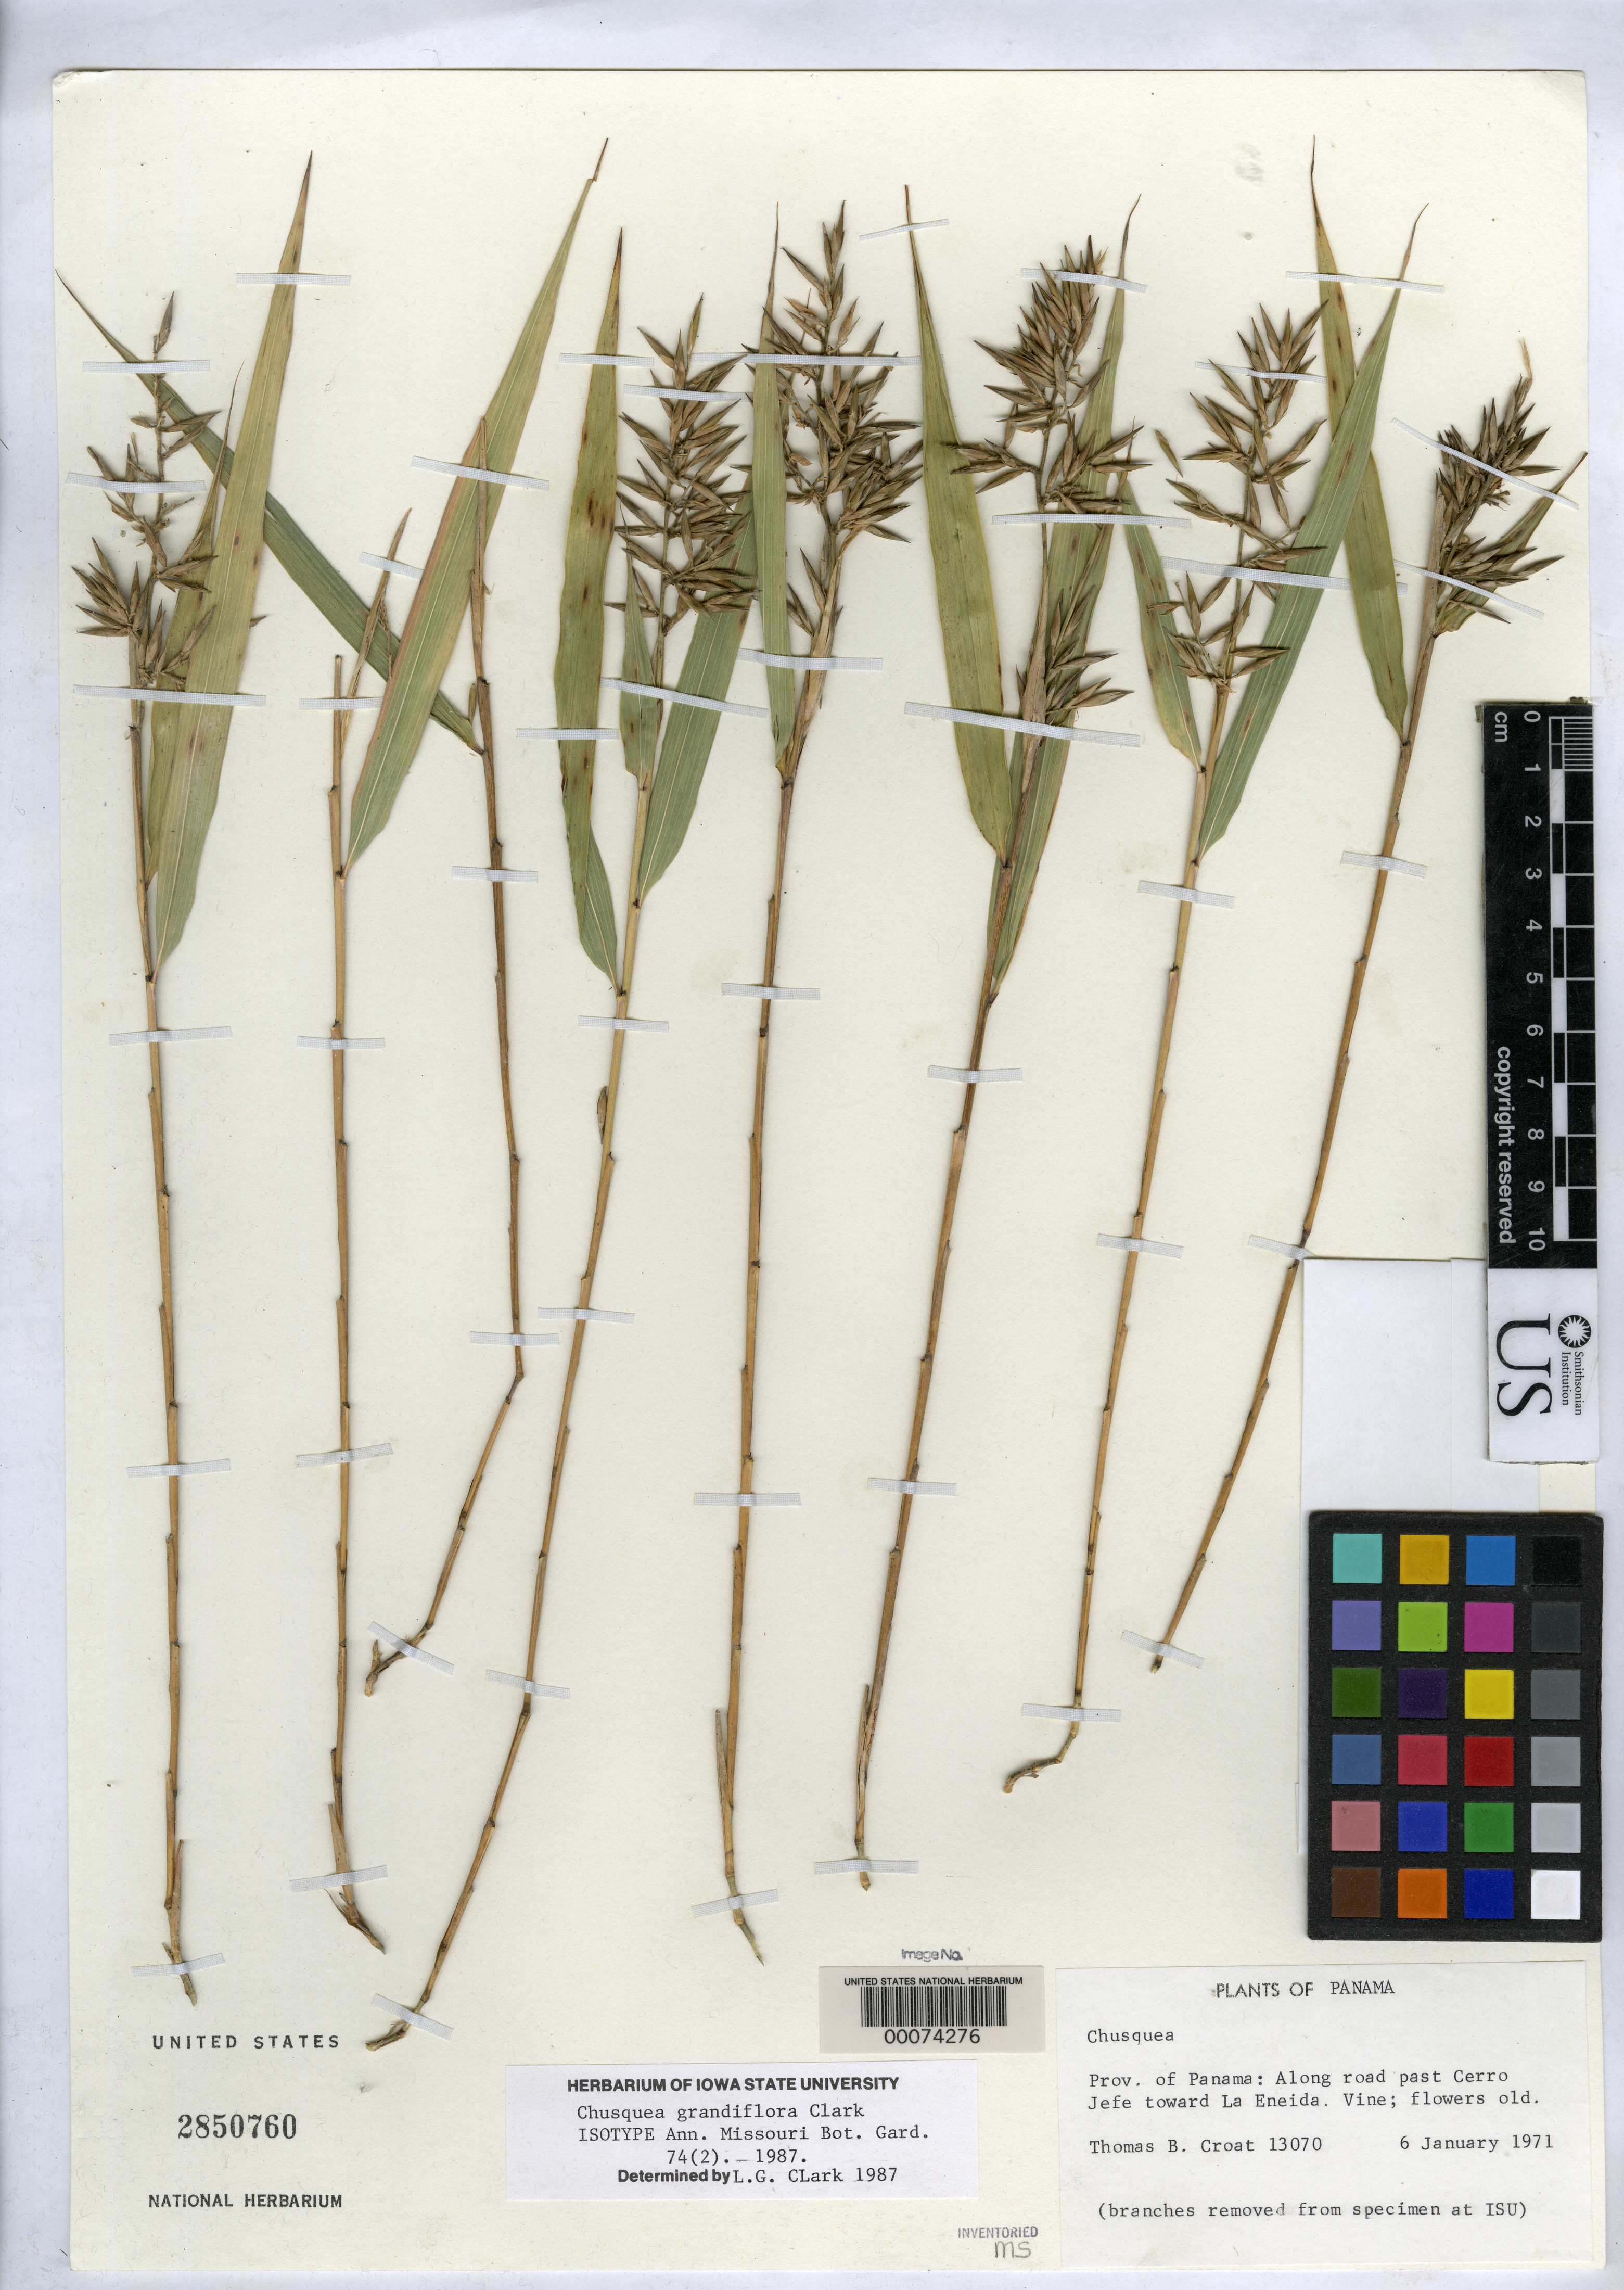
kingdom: Plantae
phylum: Tracheophyta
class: Liliopsida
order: Poales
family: Poaceae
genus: Chusquea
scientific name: Chusquea grandiflora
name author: L.G. Clark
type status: Isotype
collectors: T. B. Croat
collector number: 13070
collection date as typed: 06 Jan 1971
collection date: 1971-01-06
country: Panama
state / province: Panamá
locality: Along road past Cerro Jefe toward La Eneida.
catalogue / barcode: US 2850760